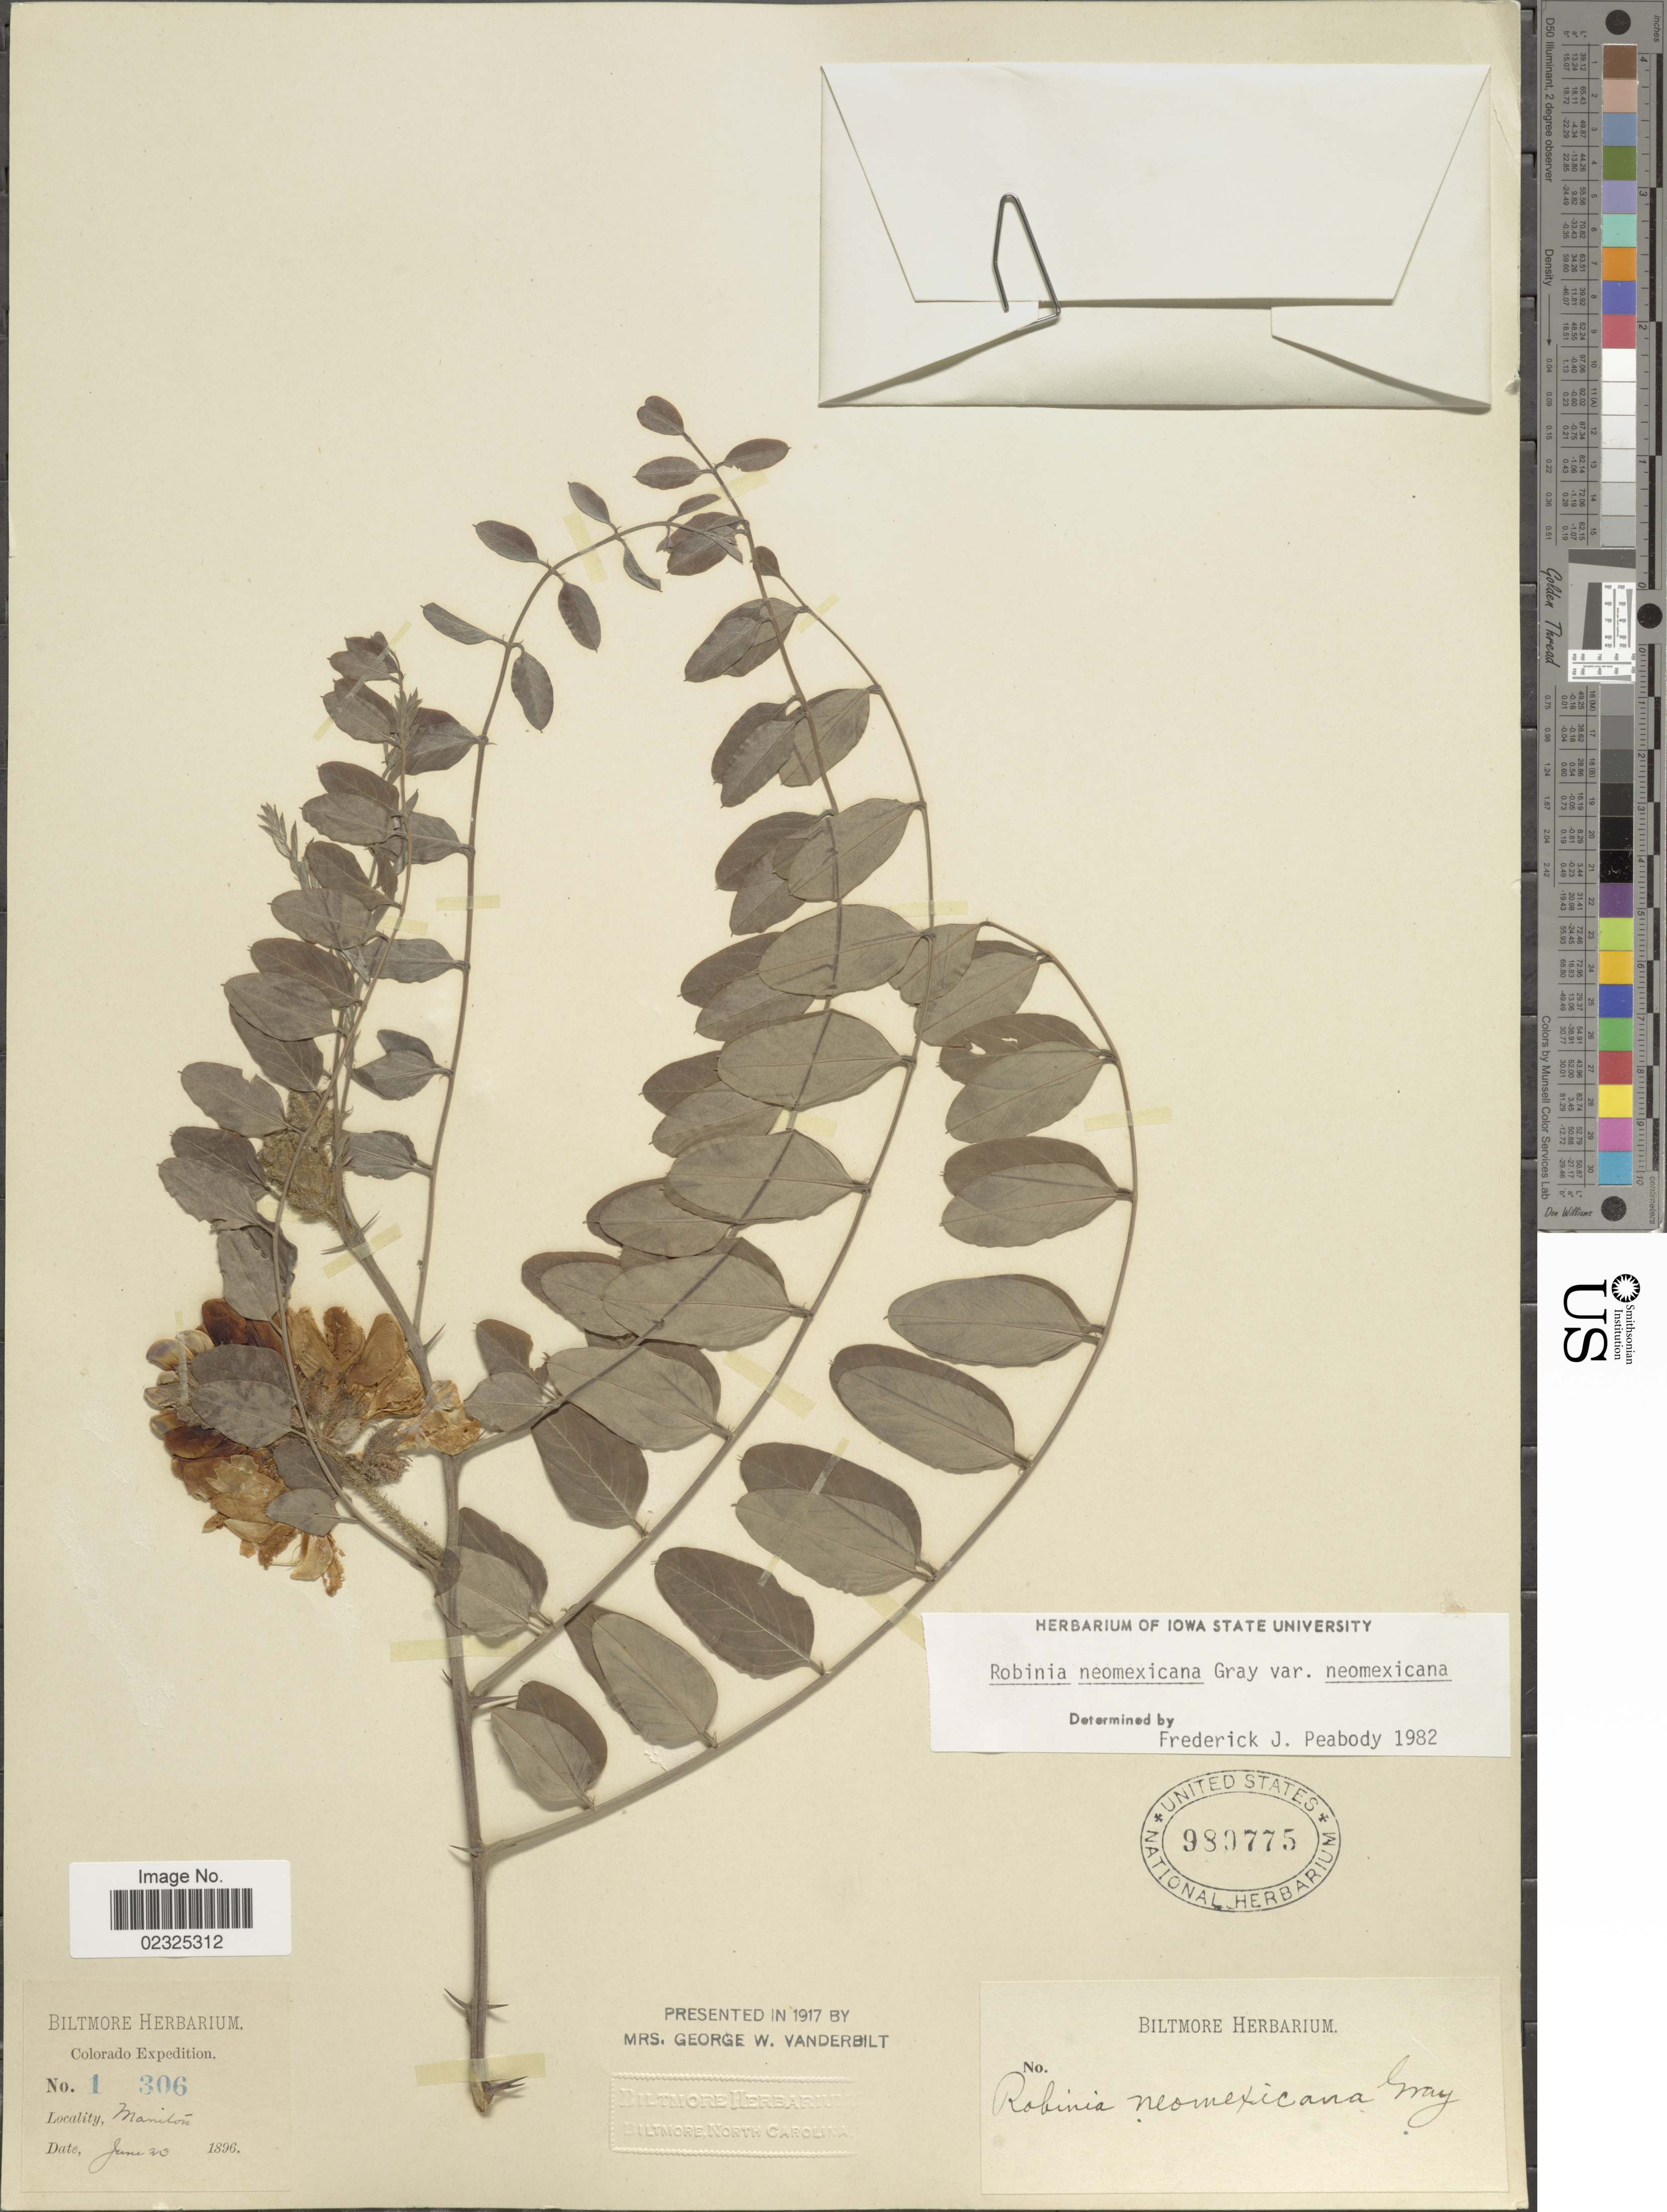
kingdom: Plantae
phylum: Tracheophyta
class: Magnoliopsida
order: Fabales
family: Fabaceae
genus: Robinia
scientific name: Robinia neomexicana var. neomexicana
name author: A. Gray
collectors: ex herb. Biltmore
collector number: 1306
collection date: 1896-06-20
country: United States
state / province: Colorado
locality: Manitou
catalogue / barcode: US 980775